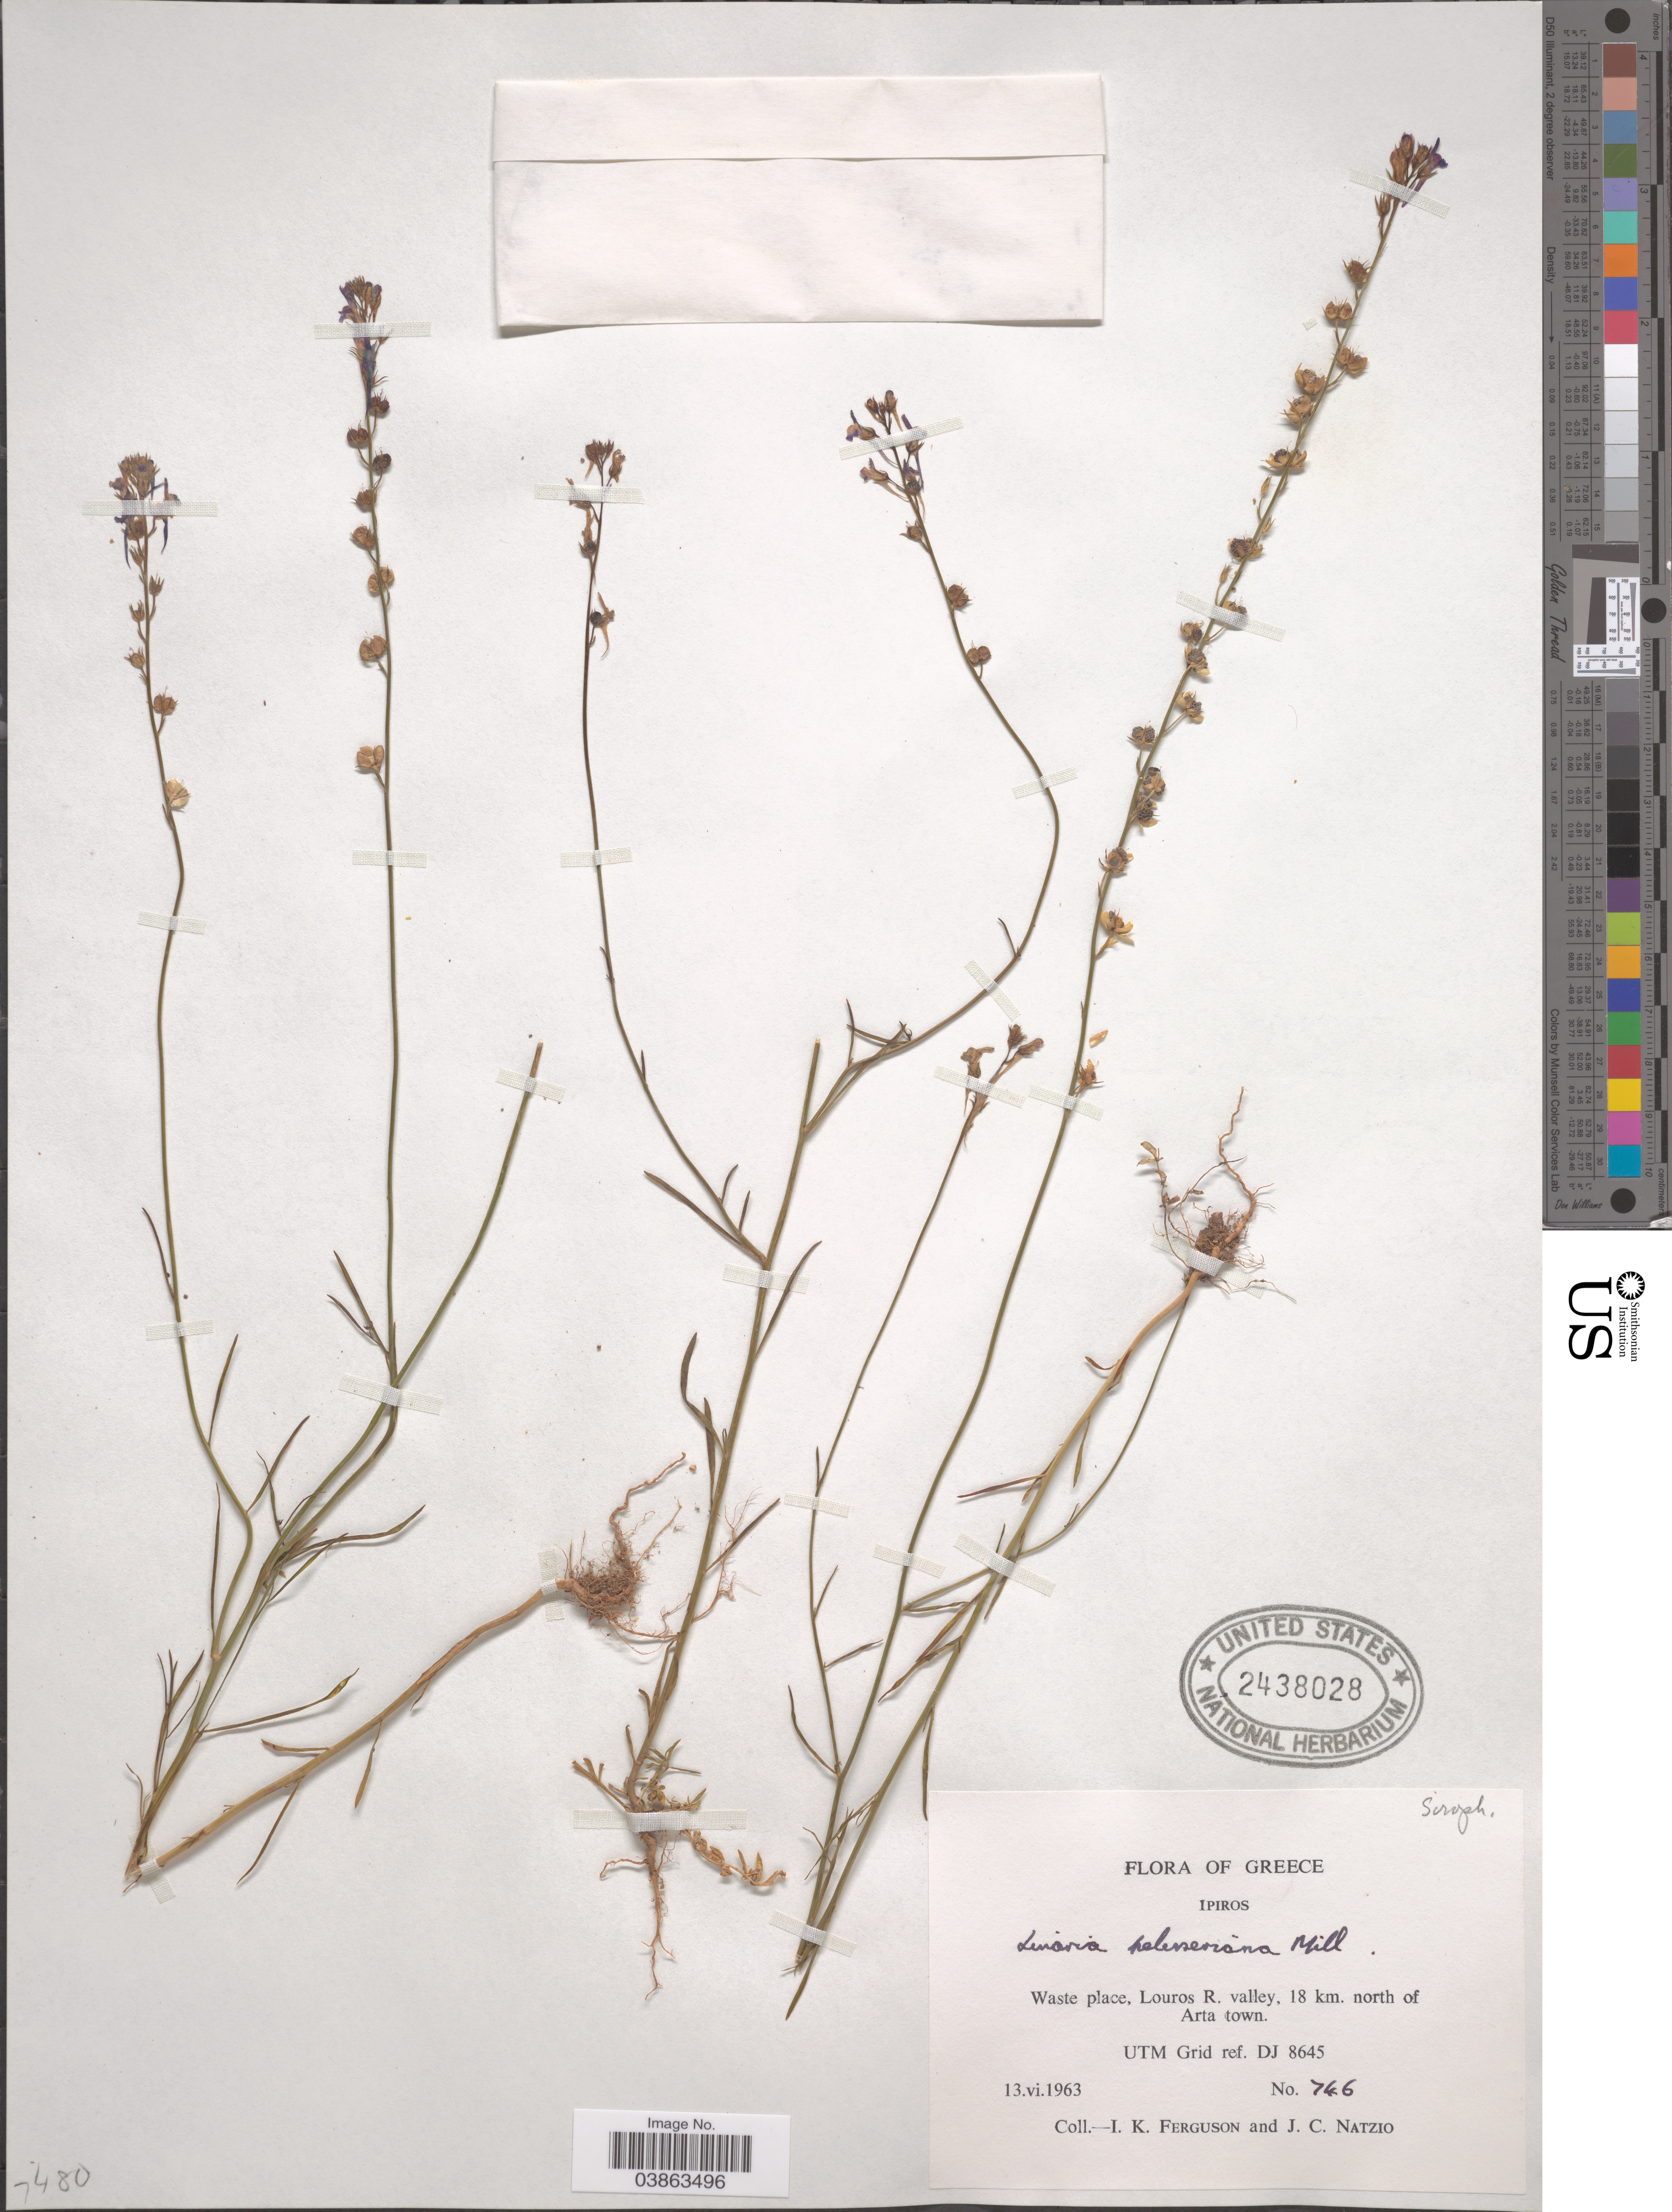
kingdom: Plantae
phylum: Tracheophyta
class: Magnoliopsida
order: Lamiales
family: Plantaginaceae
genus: Linaria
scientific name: Linaria pelliceriana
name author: St.-Lag.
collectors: I. K. Ferguson & J. Natzio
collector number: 746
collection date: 1963-06-13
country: Greece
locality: Ipiros. Waste place, Louros R. valley, 18 km. north of Arta town. UTM Grid ref. DJ 8645.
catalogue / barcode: US 2438028